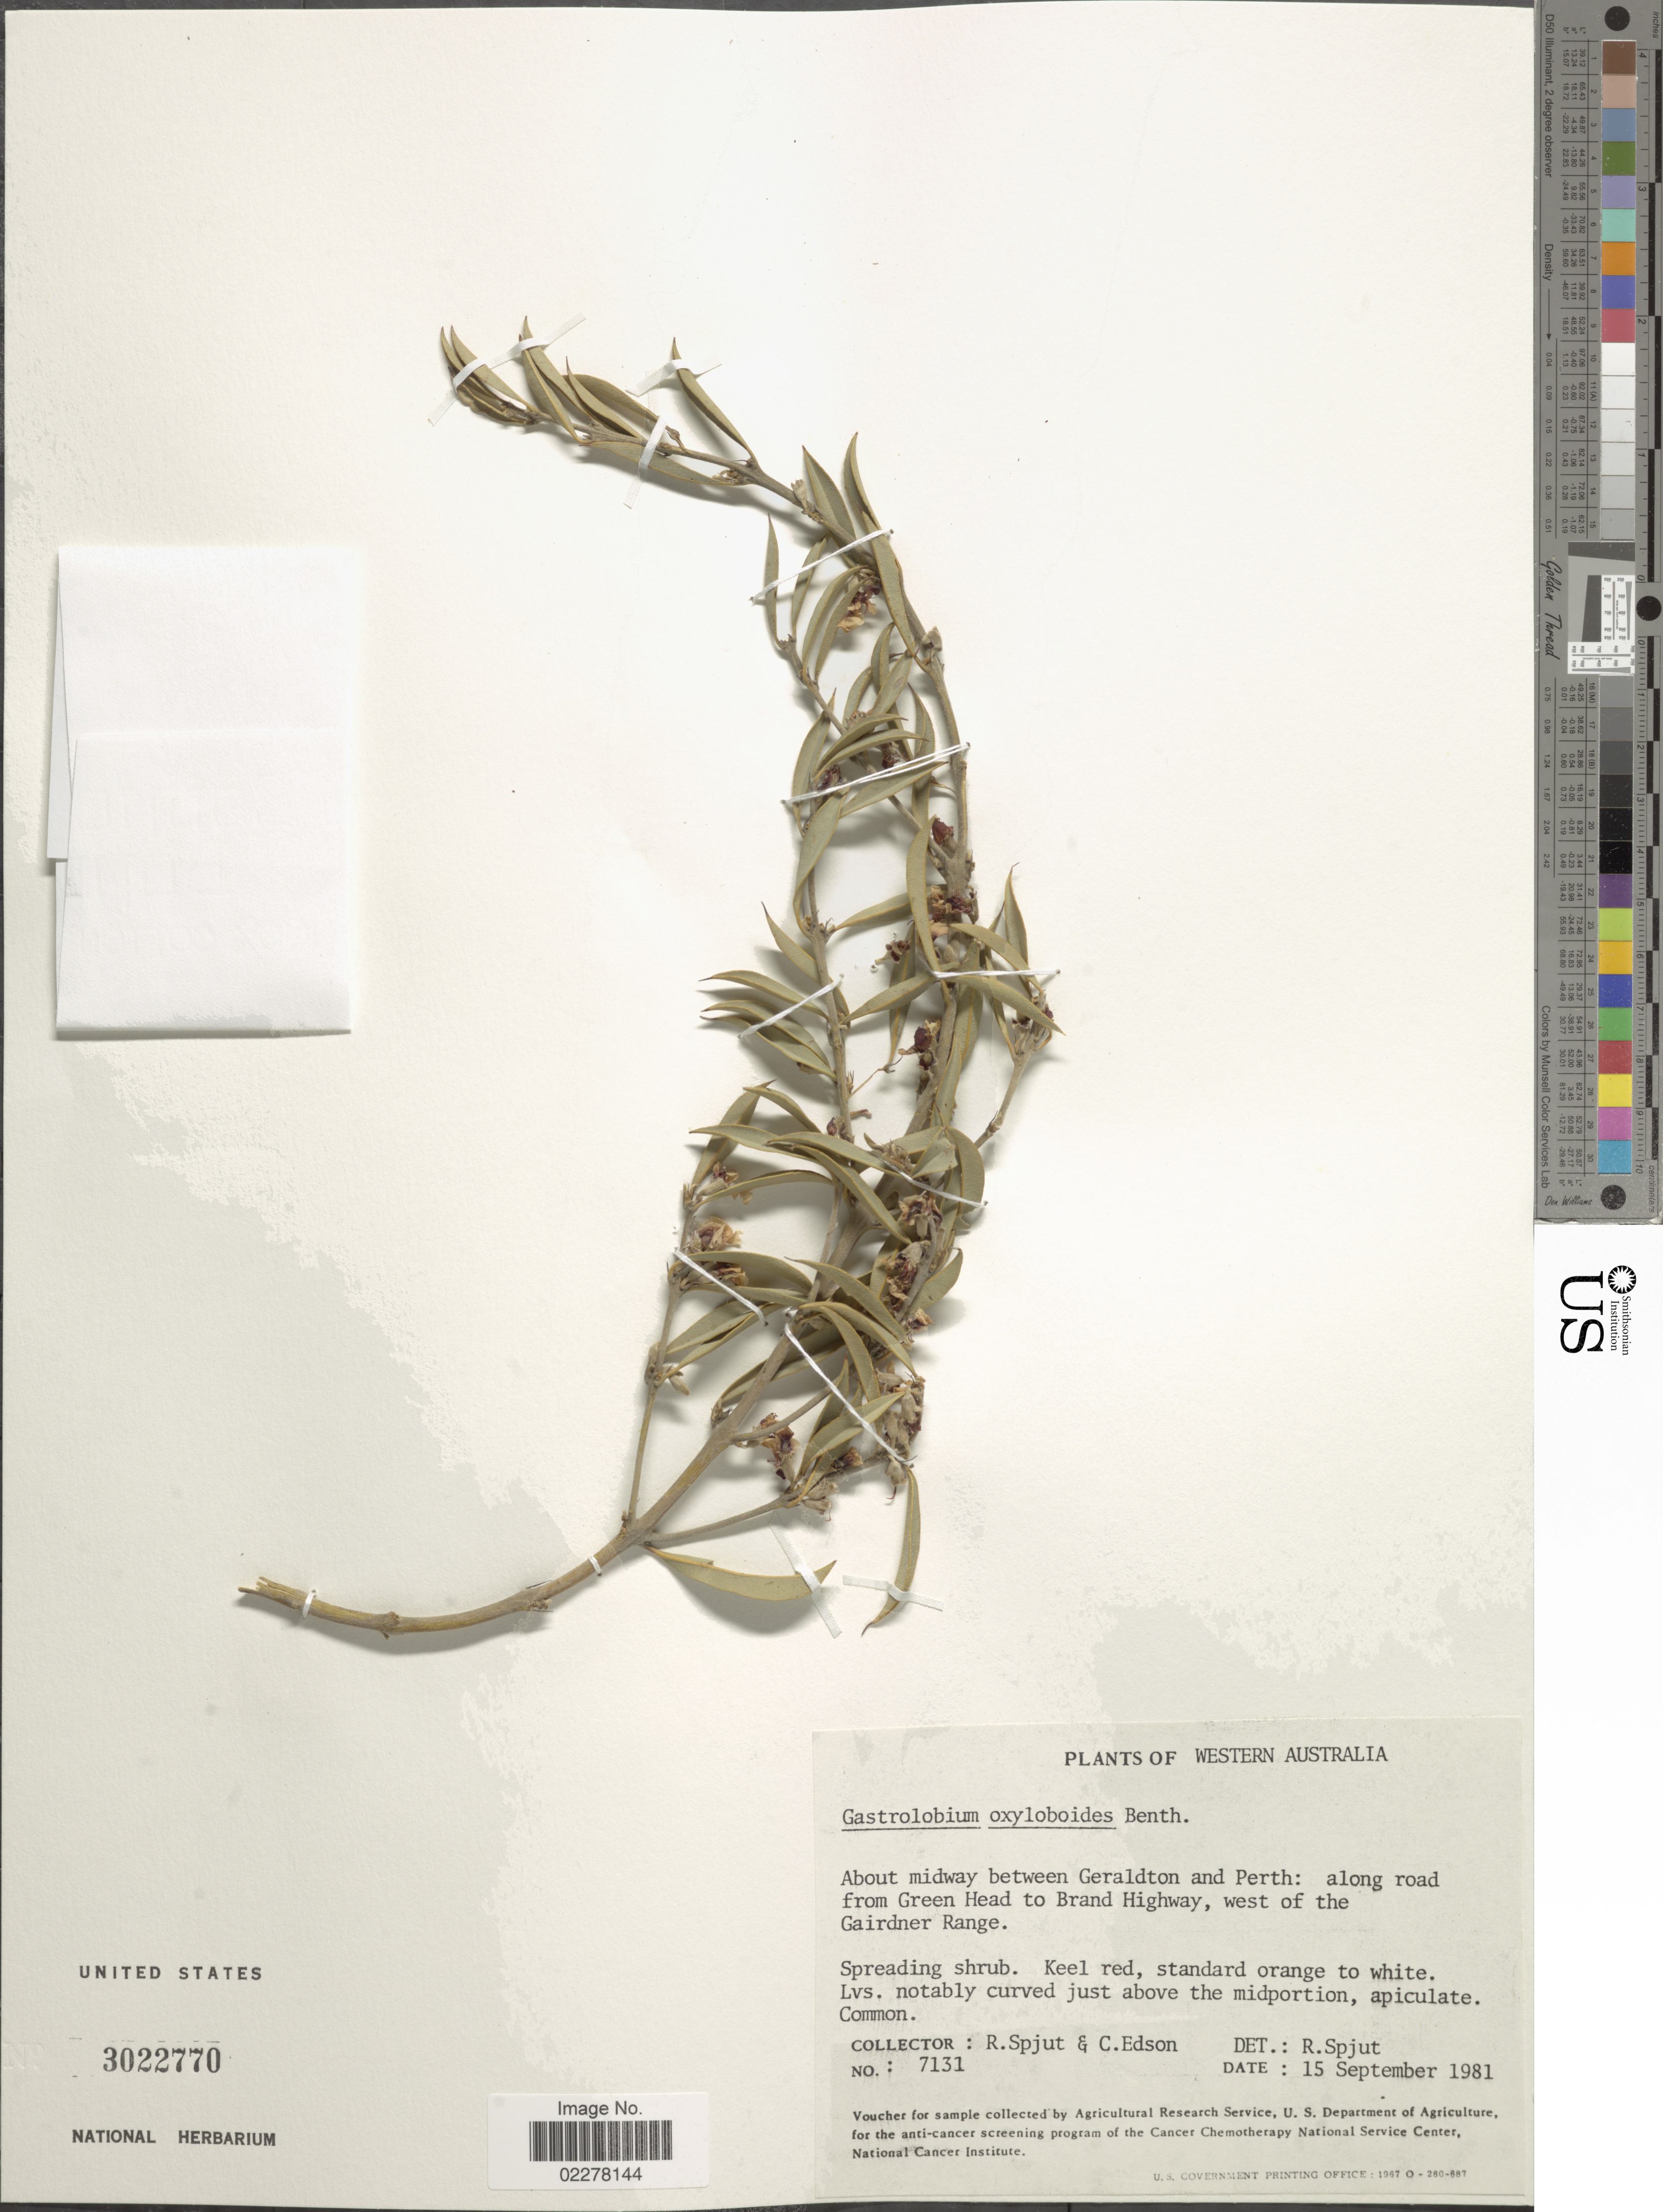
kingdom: Plantae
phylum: Tracheophyta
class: Magnoliopsida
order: Fabales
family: Fabaceae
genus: Gastrolobium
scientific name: Gastrolobium oxylobioides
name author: Benth.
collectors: R. Spjut & C. Edson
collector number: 7131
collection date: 1981-09-15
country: Australia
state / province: Western Australia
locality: About midway between Geraldton and Perth: along road from Green Head to Brand Highway, west of the Gairdner Range.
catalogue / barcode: US 3022770